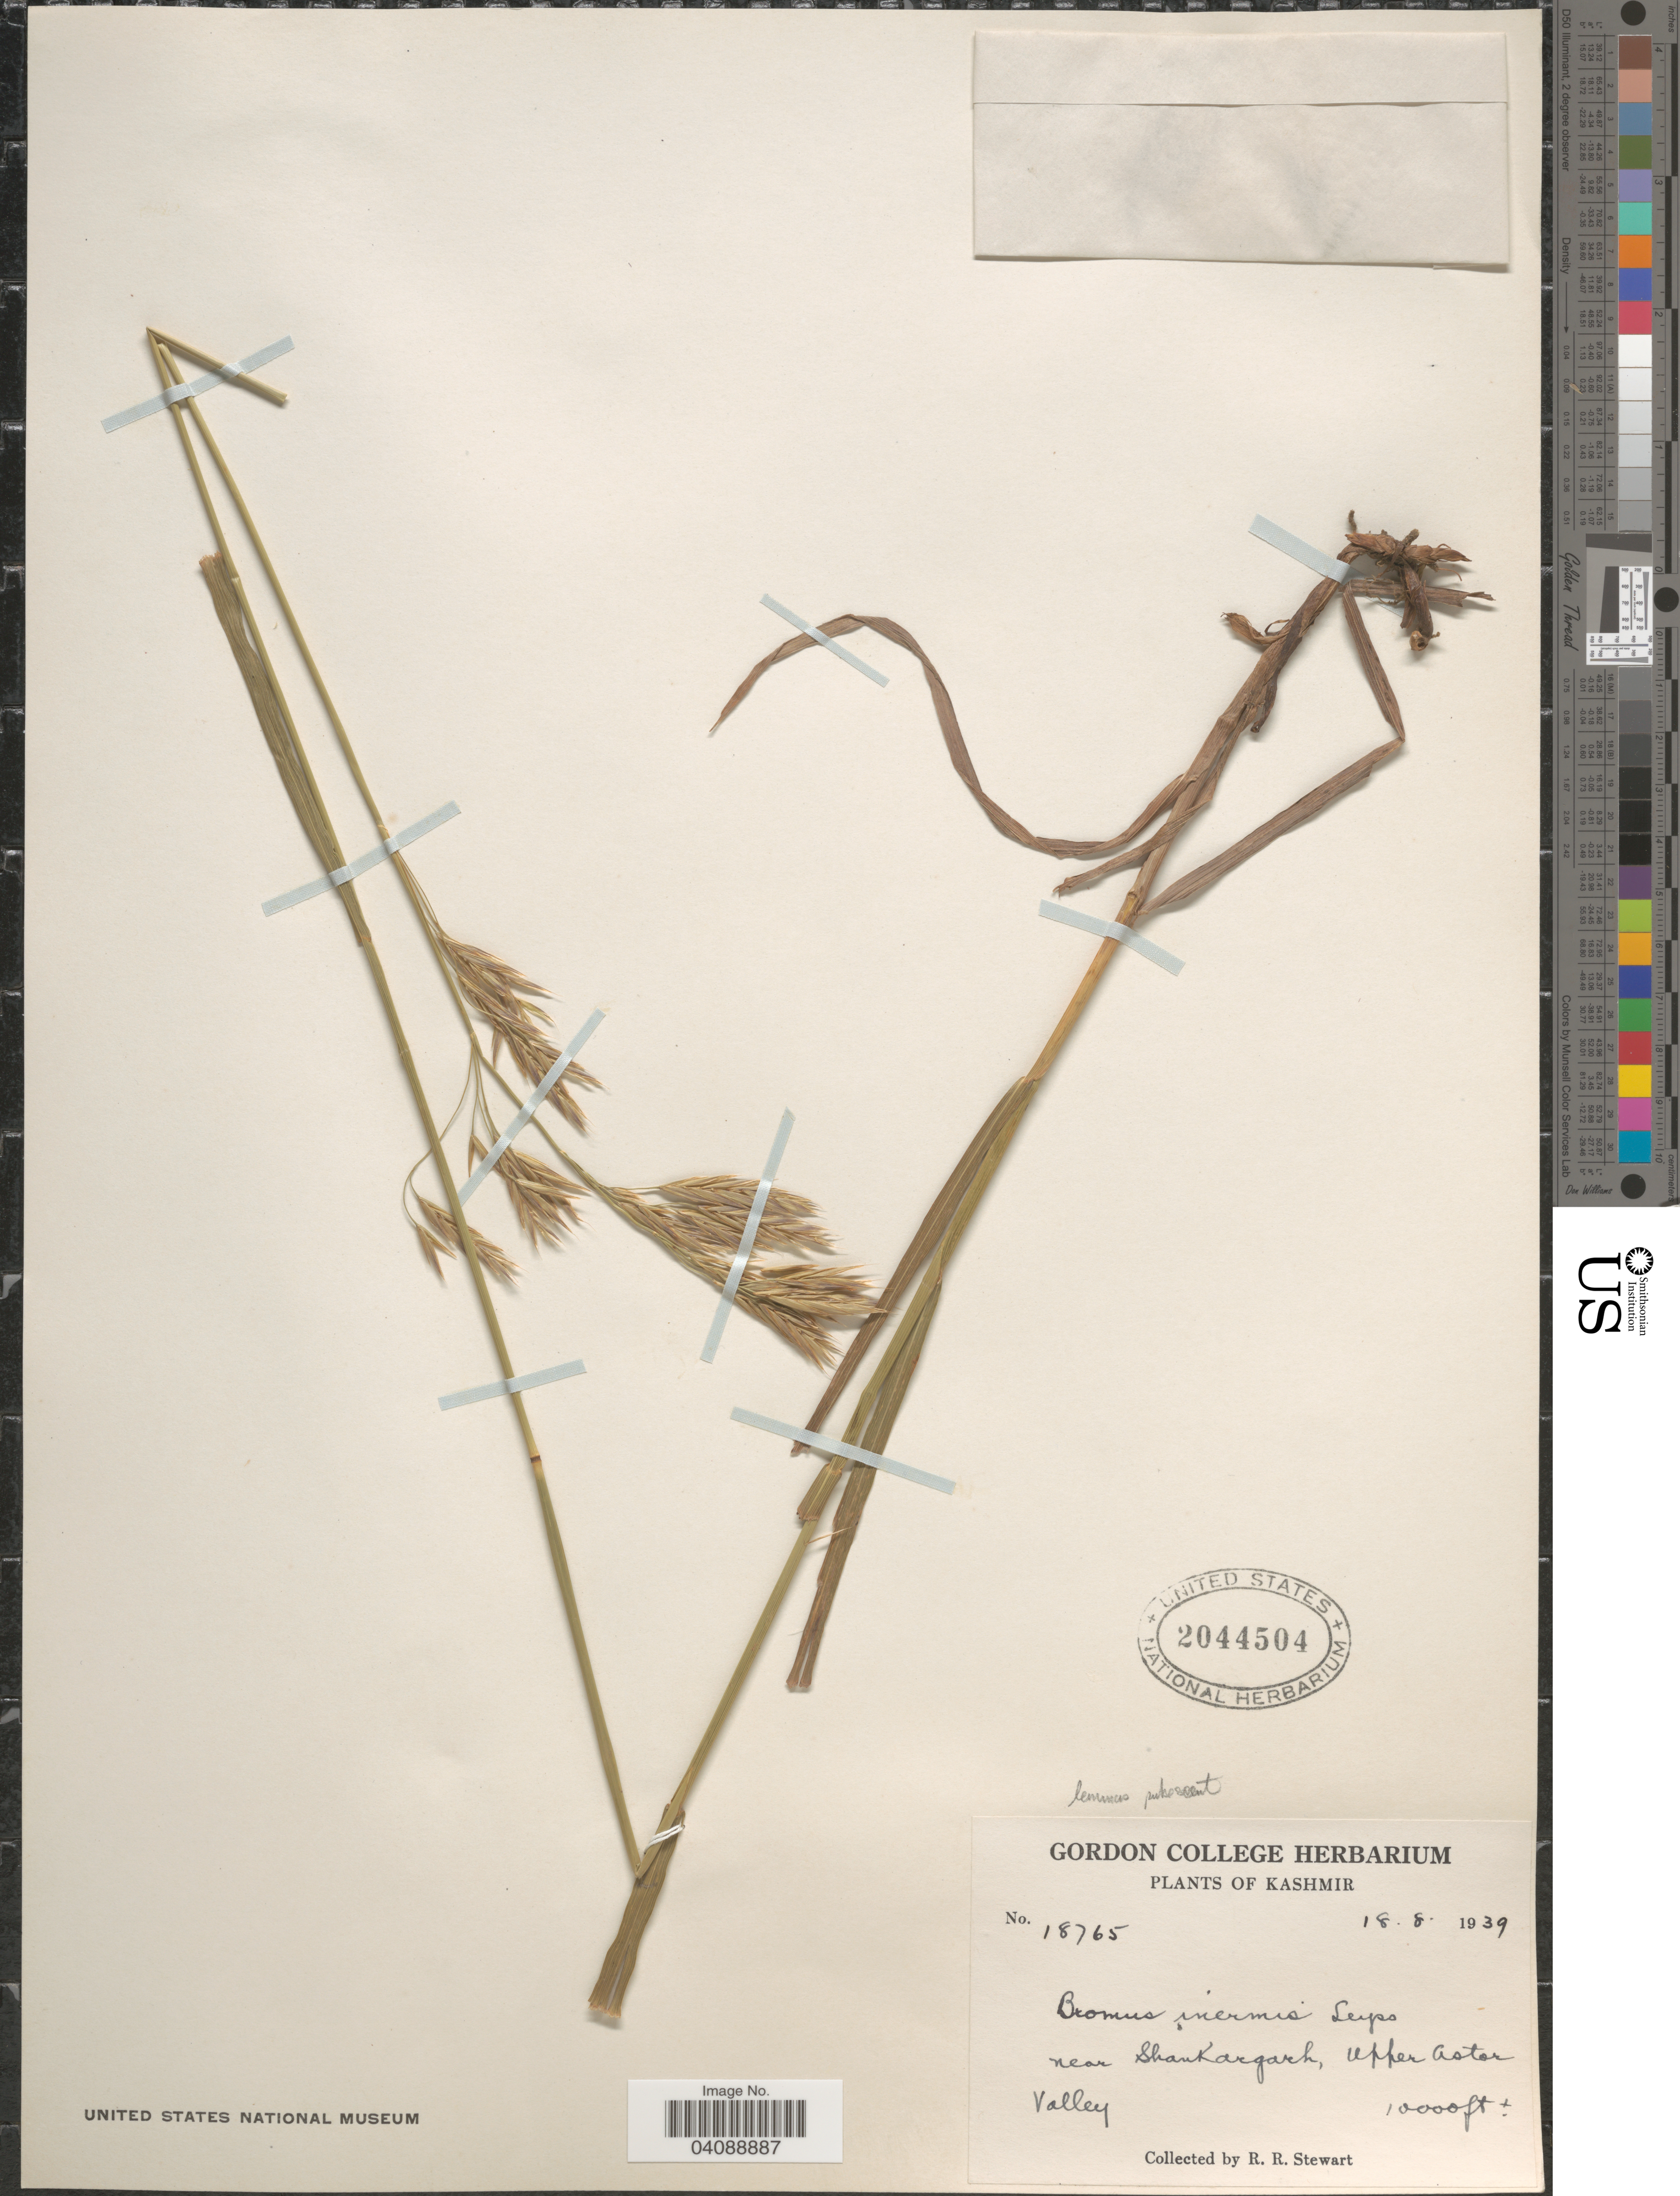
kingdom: Plantae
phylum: Tracheophyta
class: Liliopsida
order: Poales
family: Poaceae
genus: Bromus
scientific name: Bromus inermis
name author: Leyss.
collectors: R. Stewart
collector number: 18765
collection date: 1939-08-18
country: India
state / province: Jammu and Kashmir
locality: Kashmir. Near Shankargarh, Upper Astor Valley.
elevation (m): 3048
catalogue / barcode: US 2044504